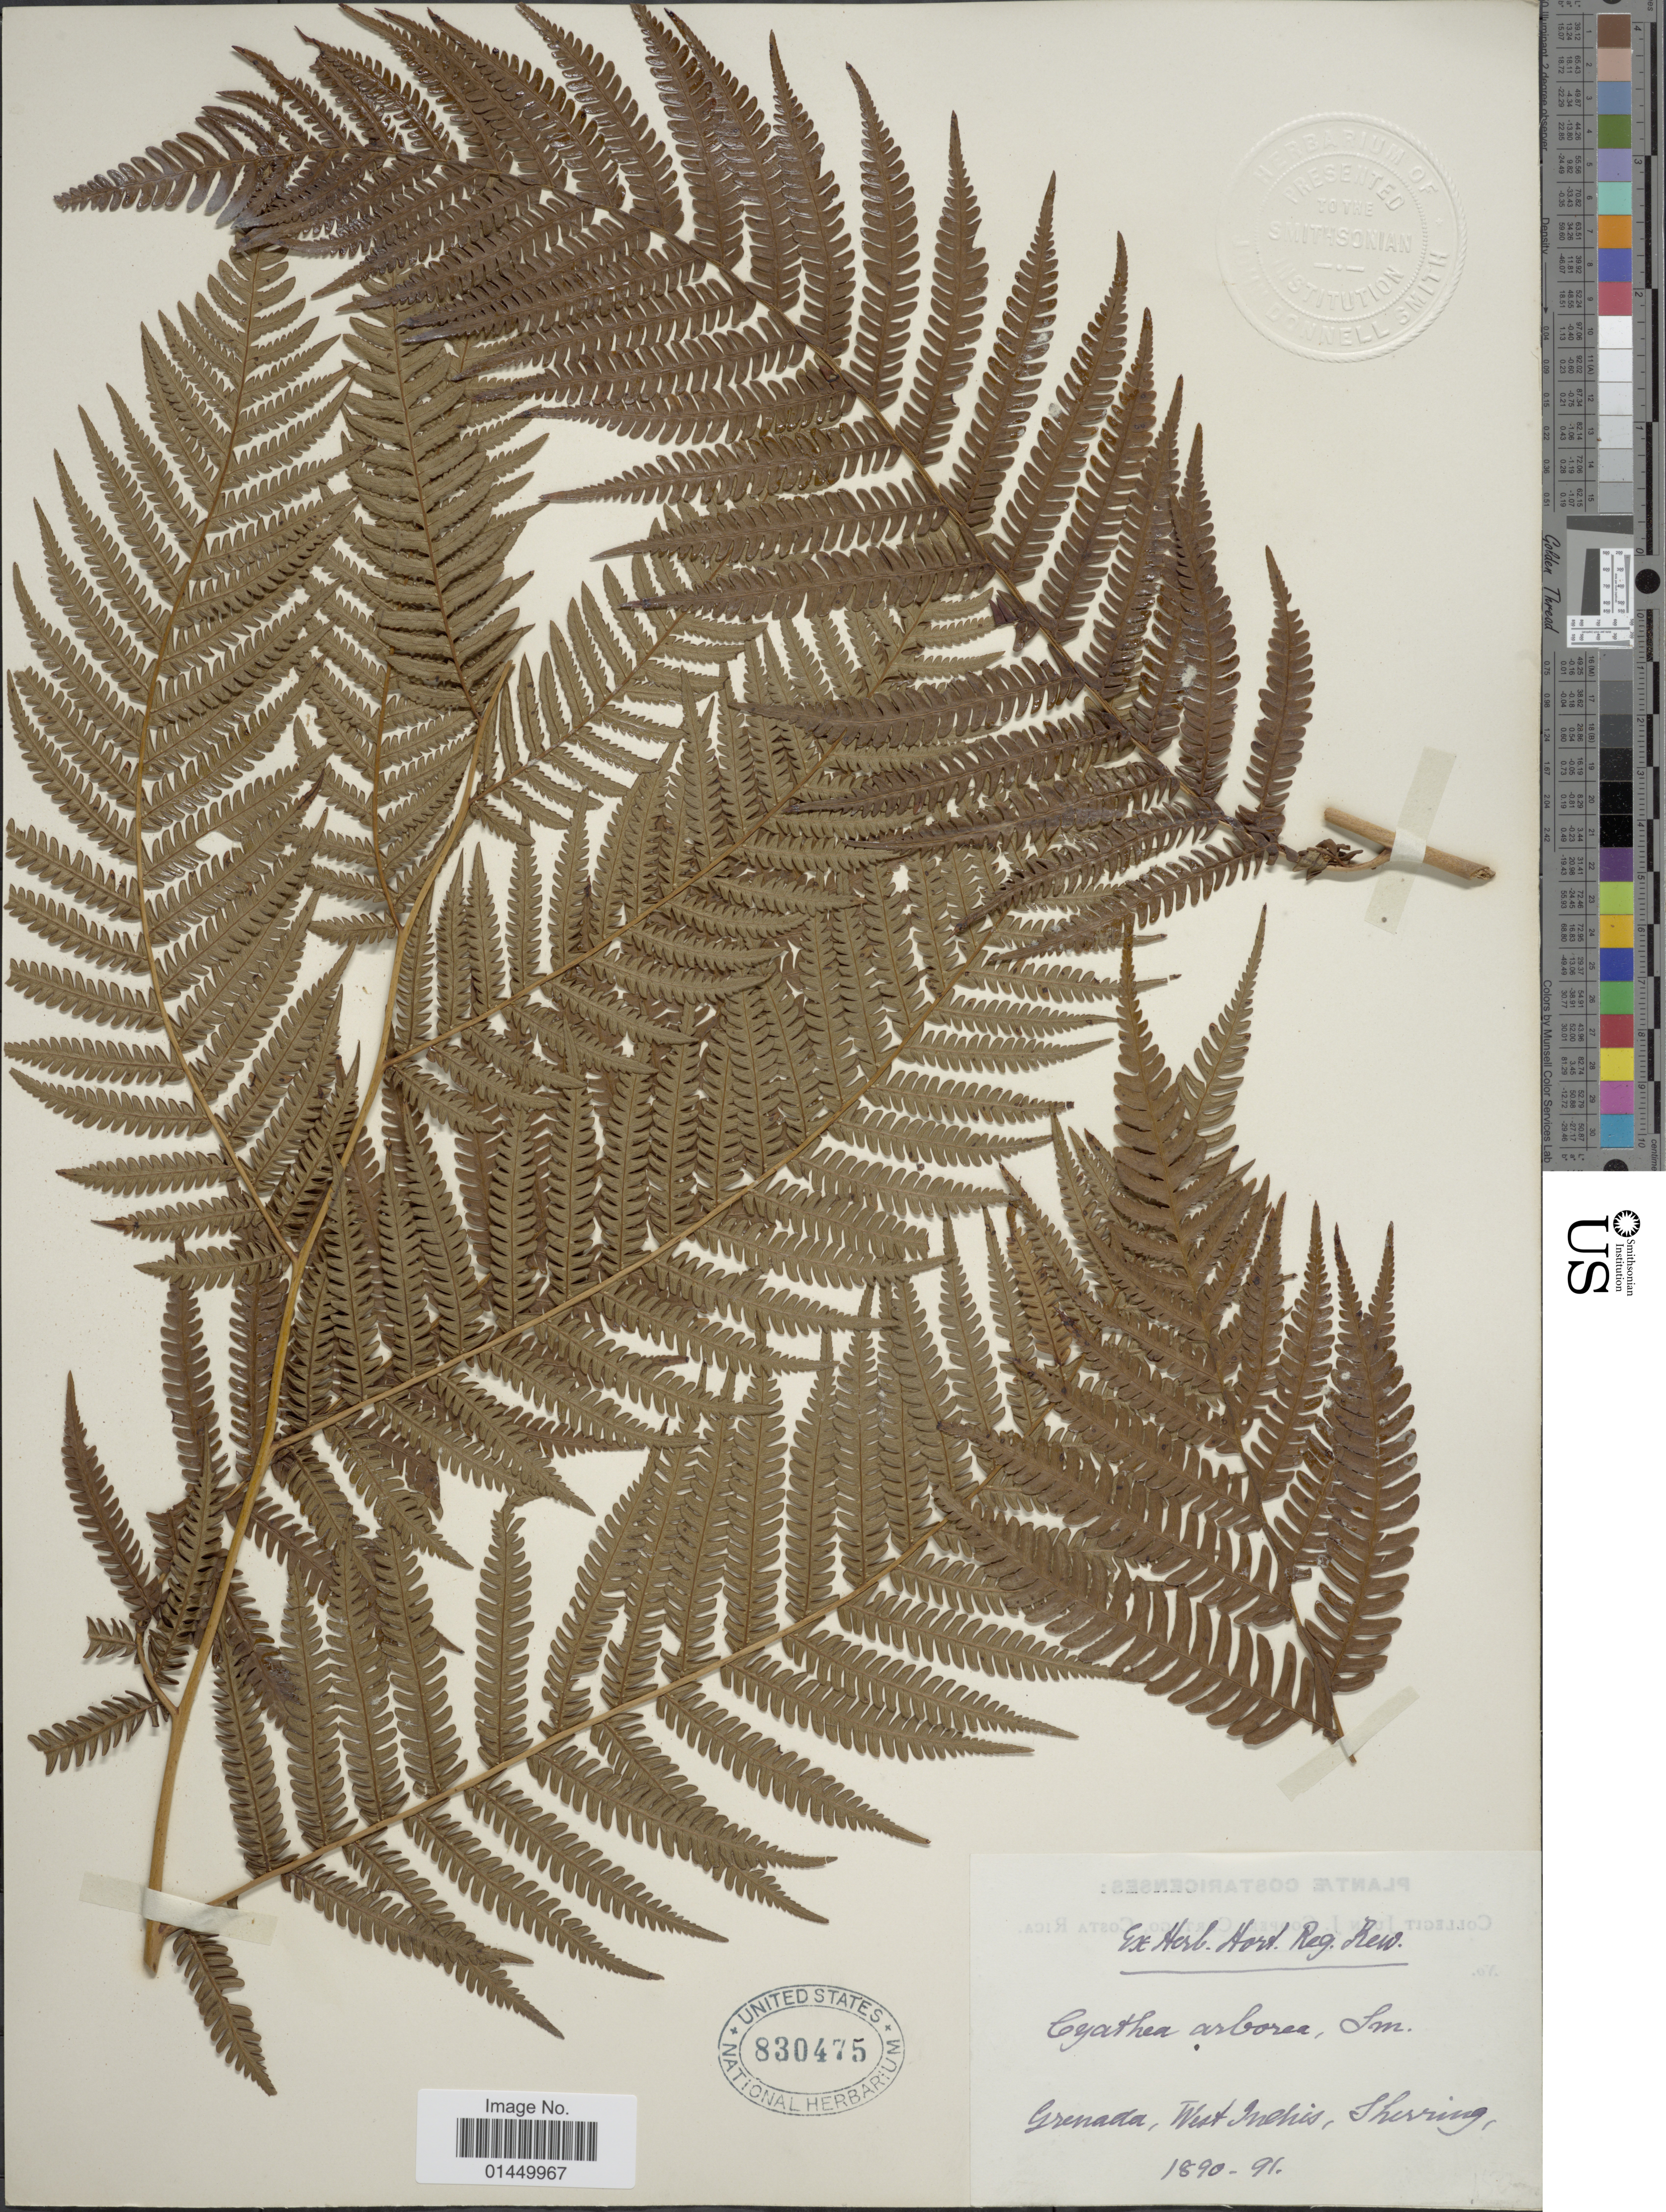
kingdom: Plantae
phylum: Tracheophyta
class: Polypodiopsida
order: Cyatheales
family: Cyatheaceae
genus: Cyathea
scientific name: Cyathea arborea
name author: (L.) Sm.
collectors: Sherring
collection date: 1890/1891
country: Grenada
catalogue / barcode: US 830475